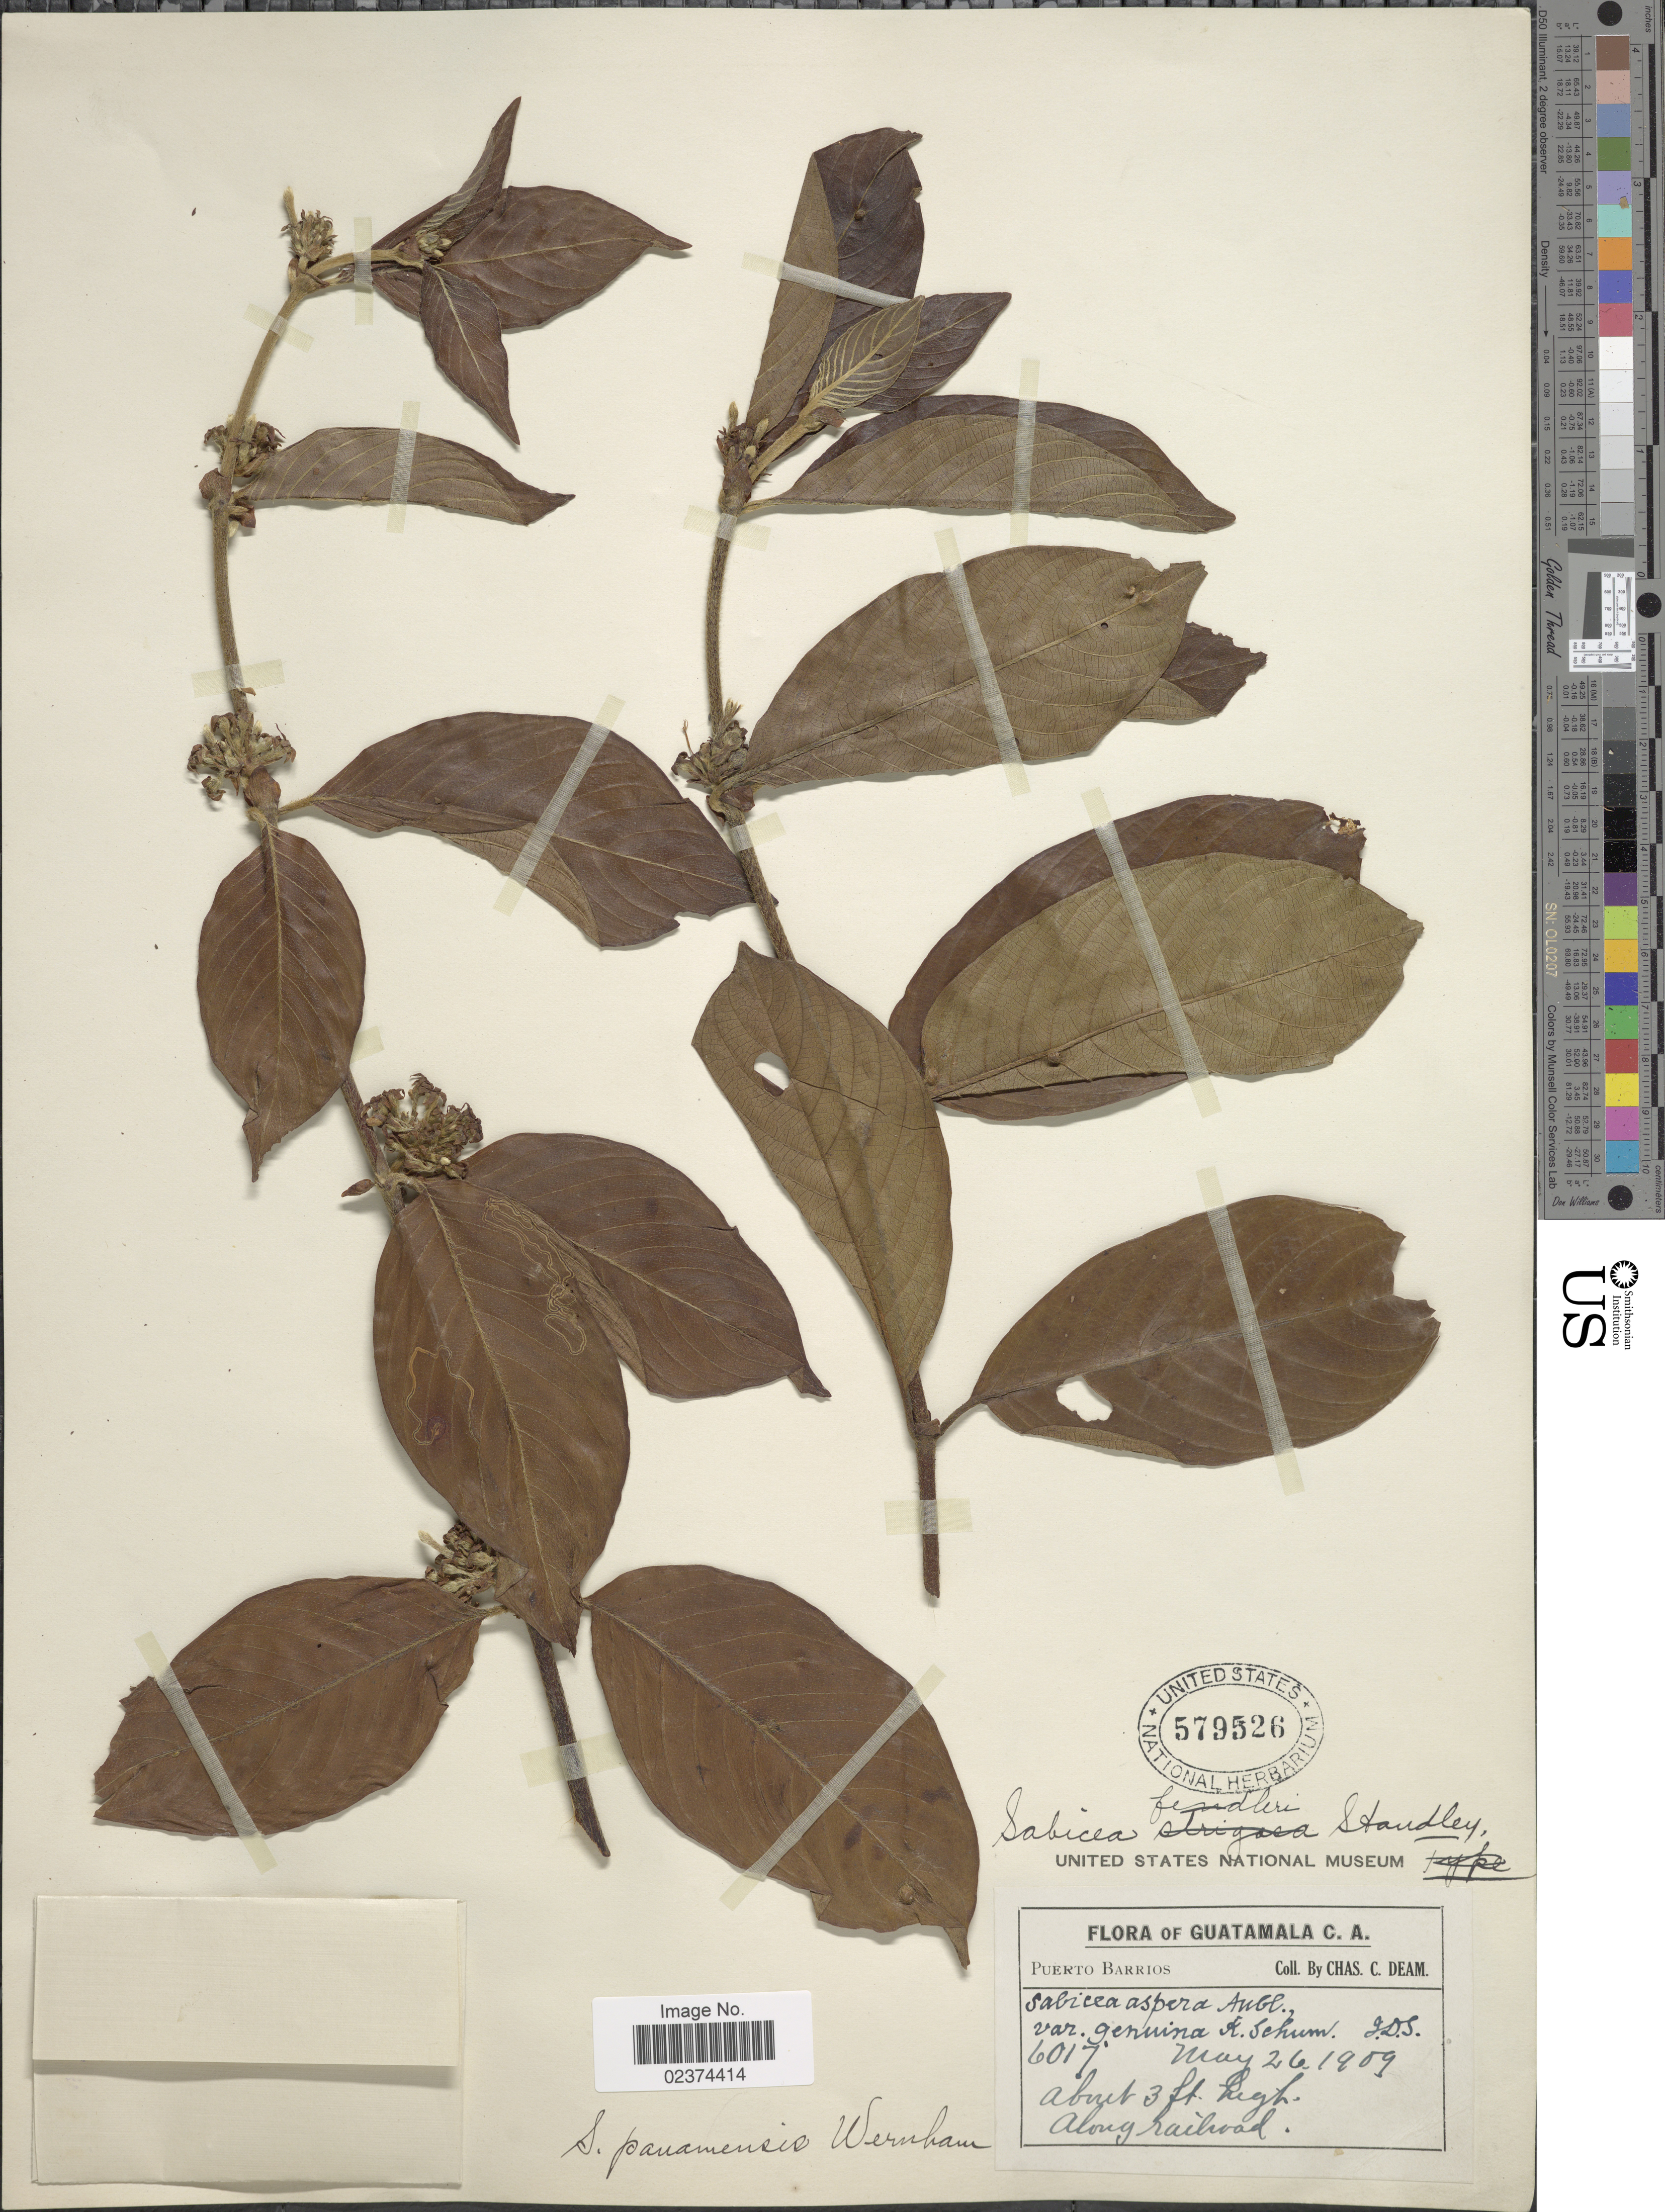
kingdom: Plantae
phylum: Tracheophyta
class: Magnoliopsida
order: Gentianales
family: Rubiaceae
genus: Sabicea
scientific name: Sabicea panamensis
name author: Wernham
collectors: C. Deam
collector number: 6017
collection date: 1909-05-26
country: Guatemala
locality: Puerto Barrios, Along railroad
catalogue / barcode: US 579526